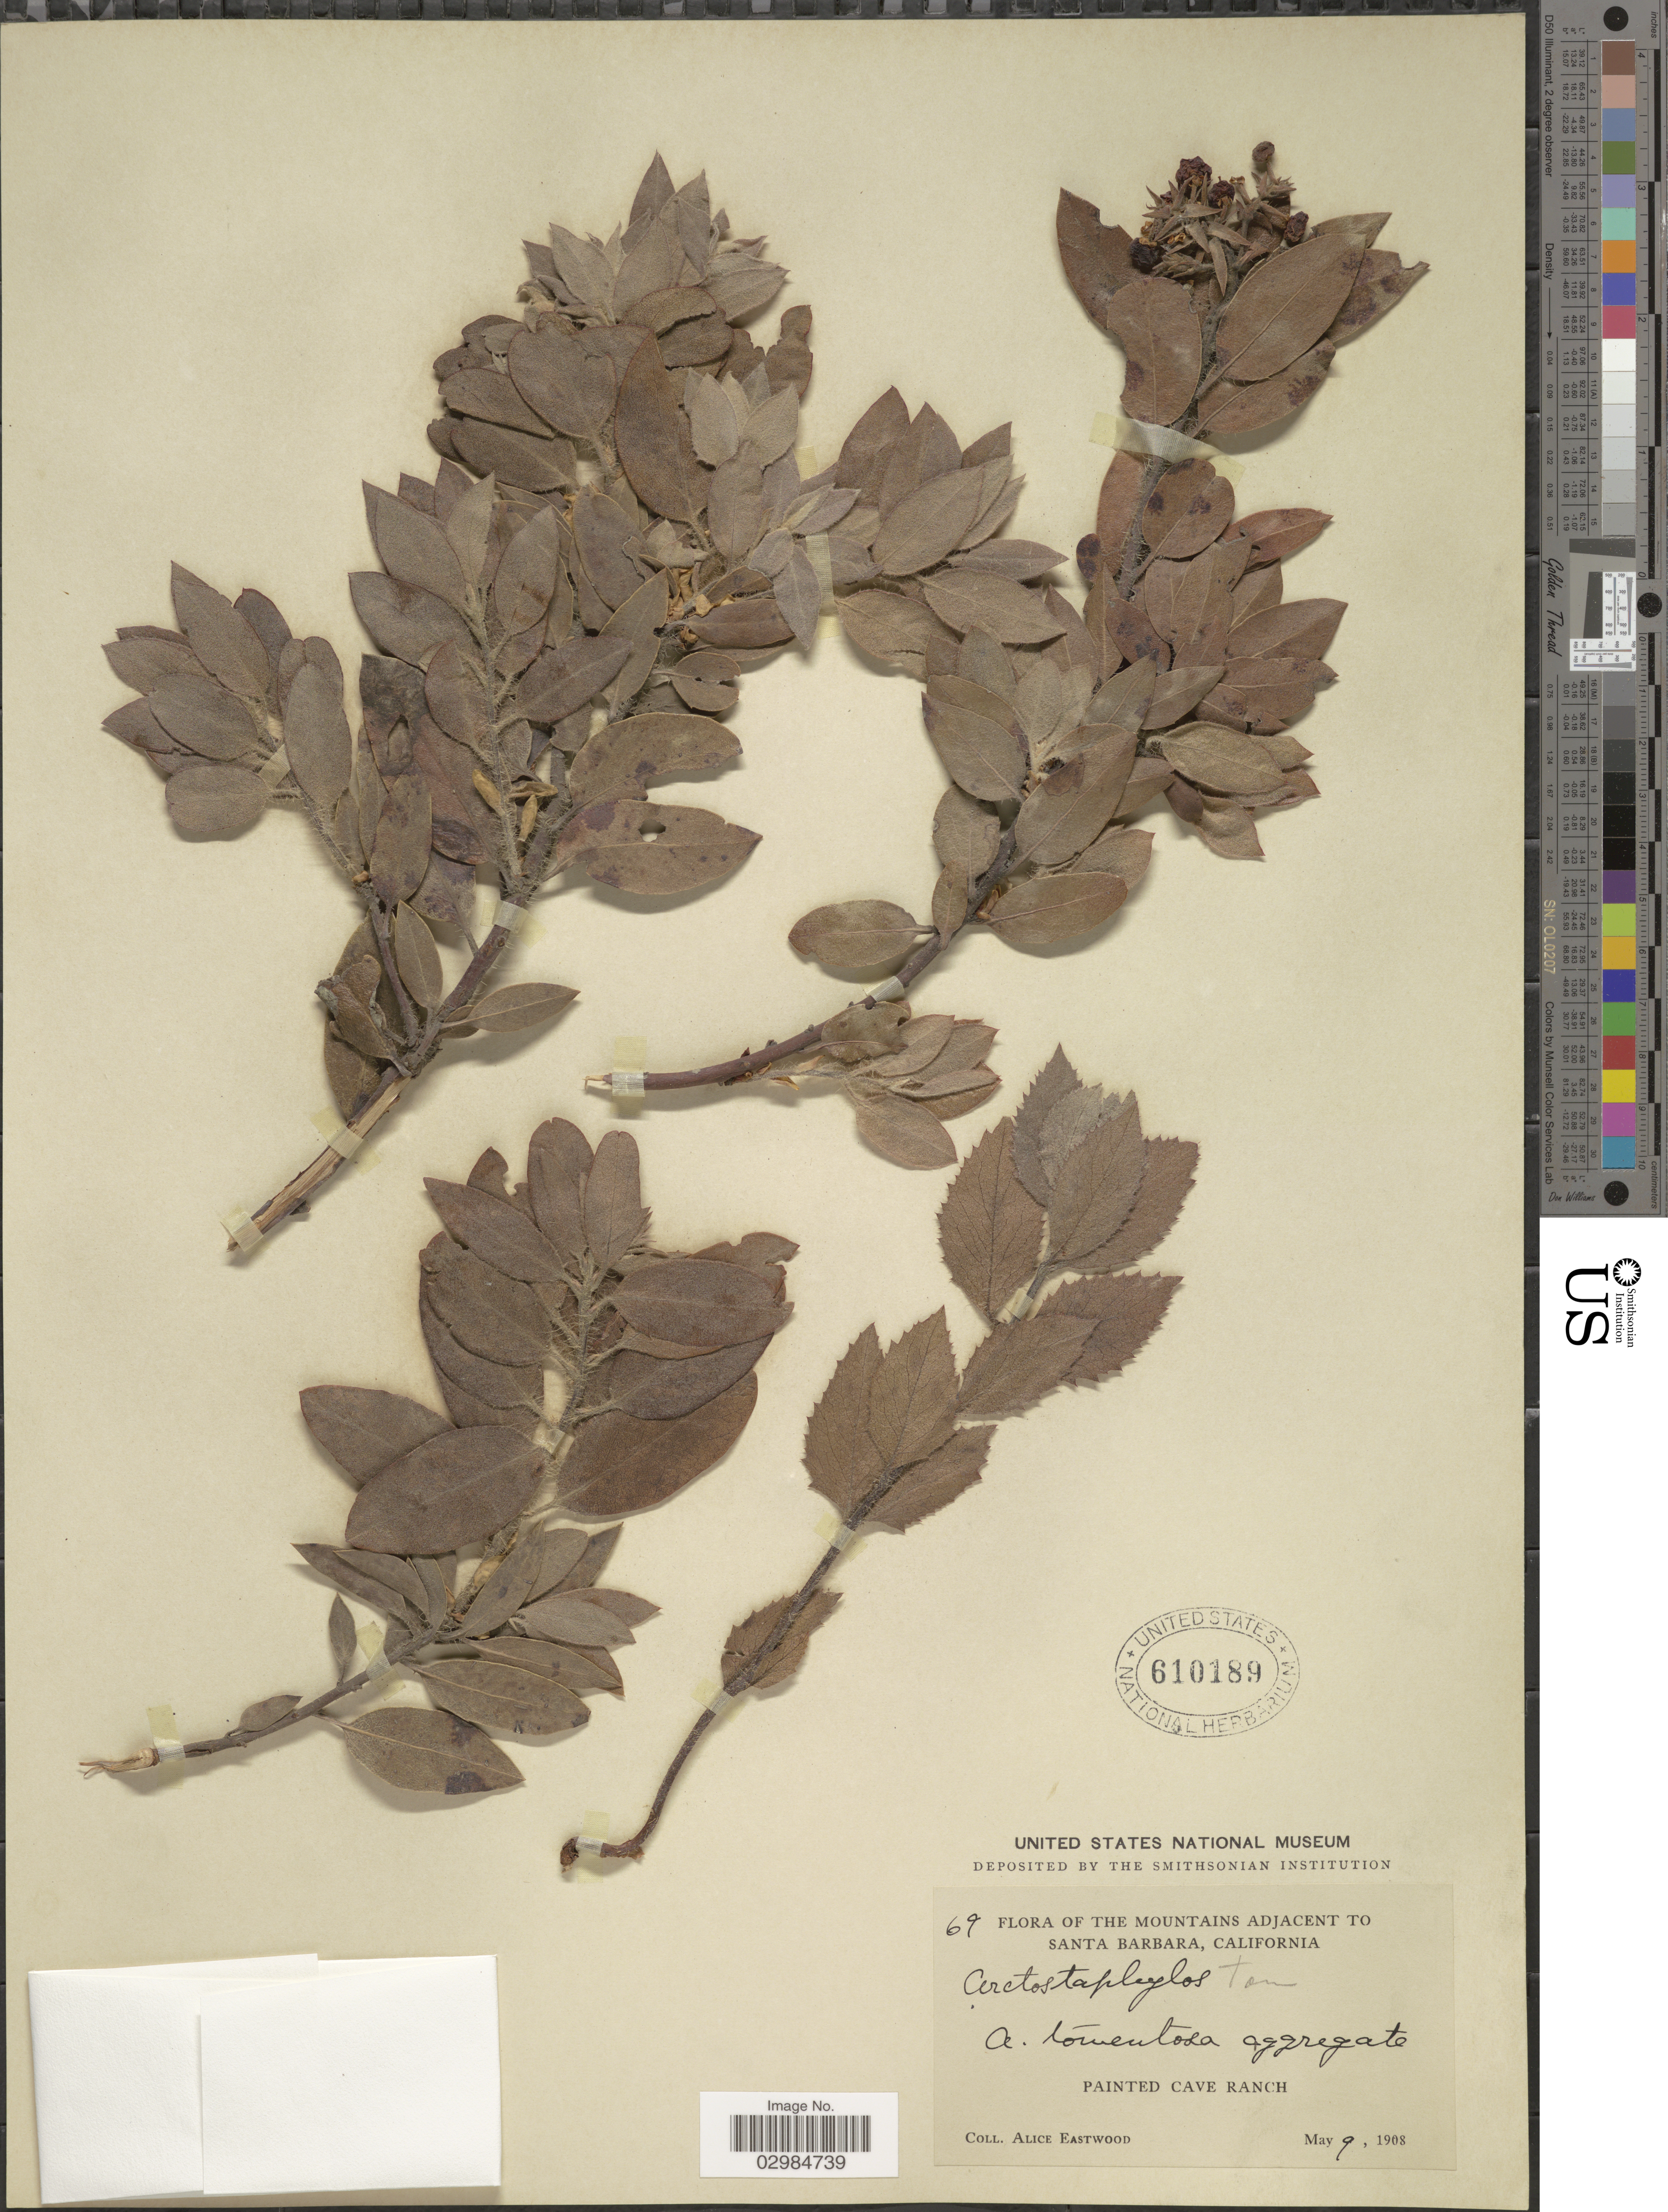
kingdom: Plantae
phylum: Tracheophyta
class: Magnoliopsida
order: Ericales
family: Ericaceae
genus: Arctostaphylos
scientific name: Arctostaphylos tomentosa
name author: (Pursh) Lindl.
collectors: A. Eastwood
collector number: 69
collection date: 1908-05-09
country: United States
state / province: California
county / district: Santa Barbara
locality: The mountains adjacent to Santa Barbara. Painted Cave Ranch.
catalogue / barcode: US 610189